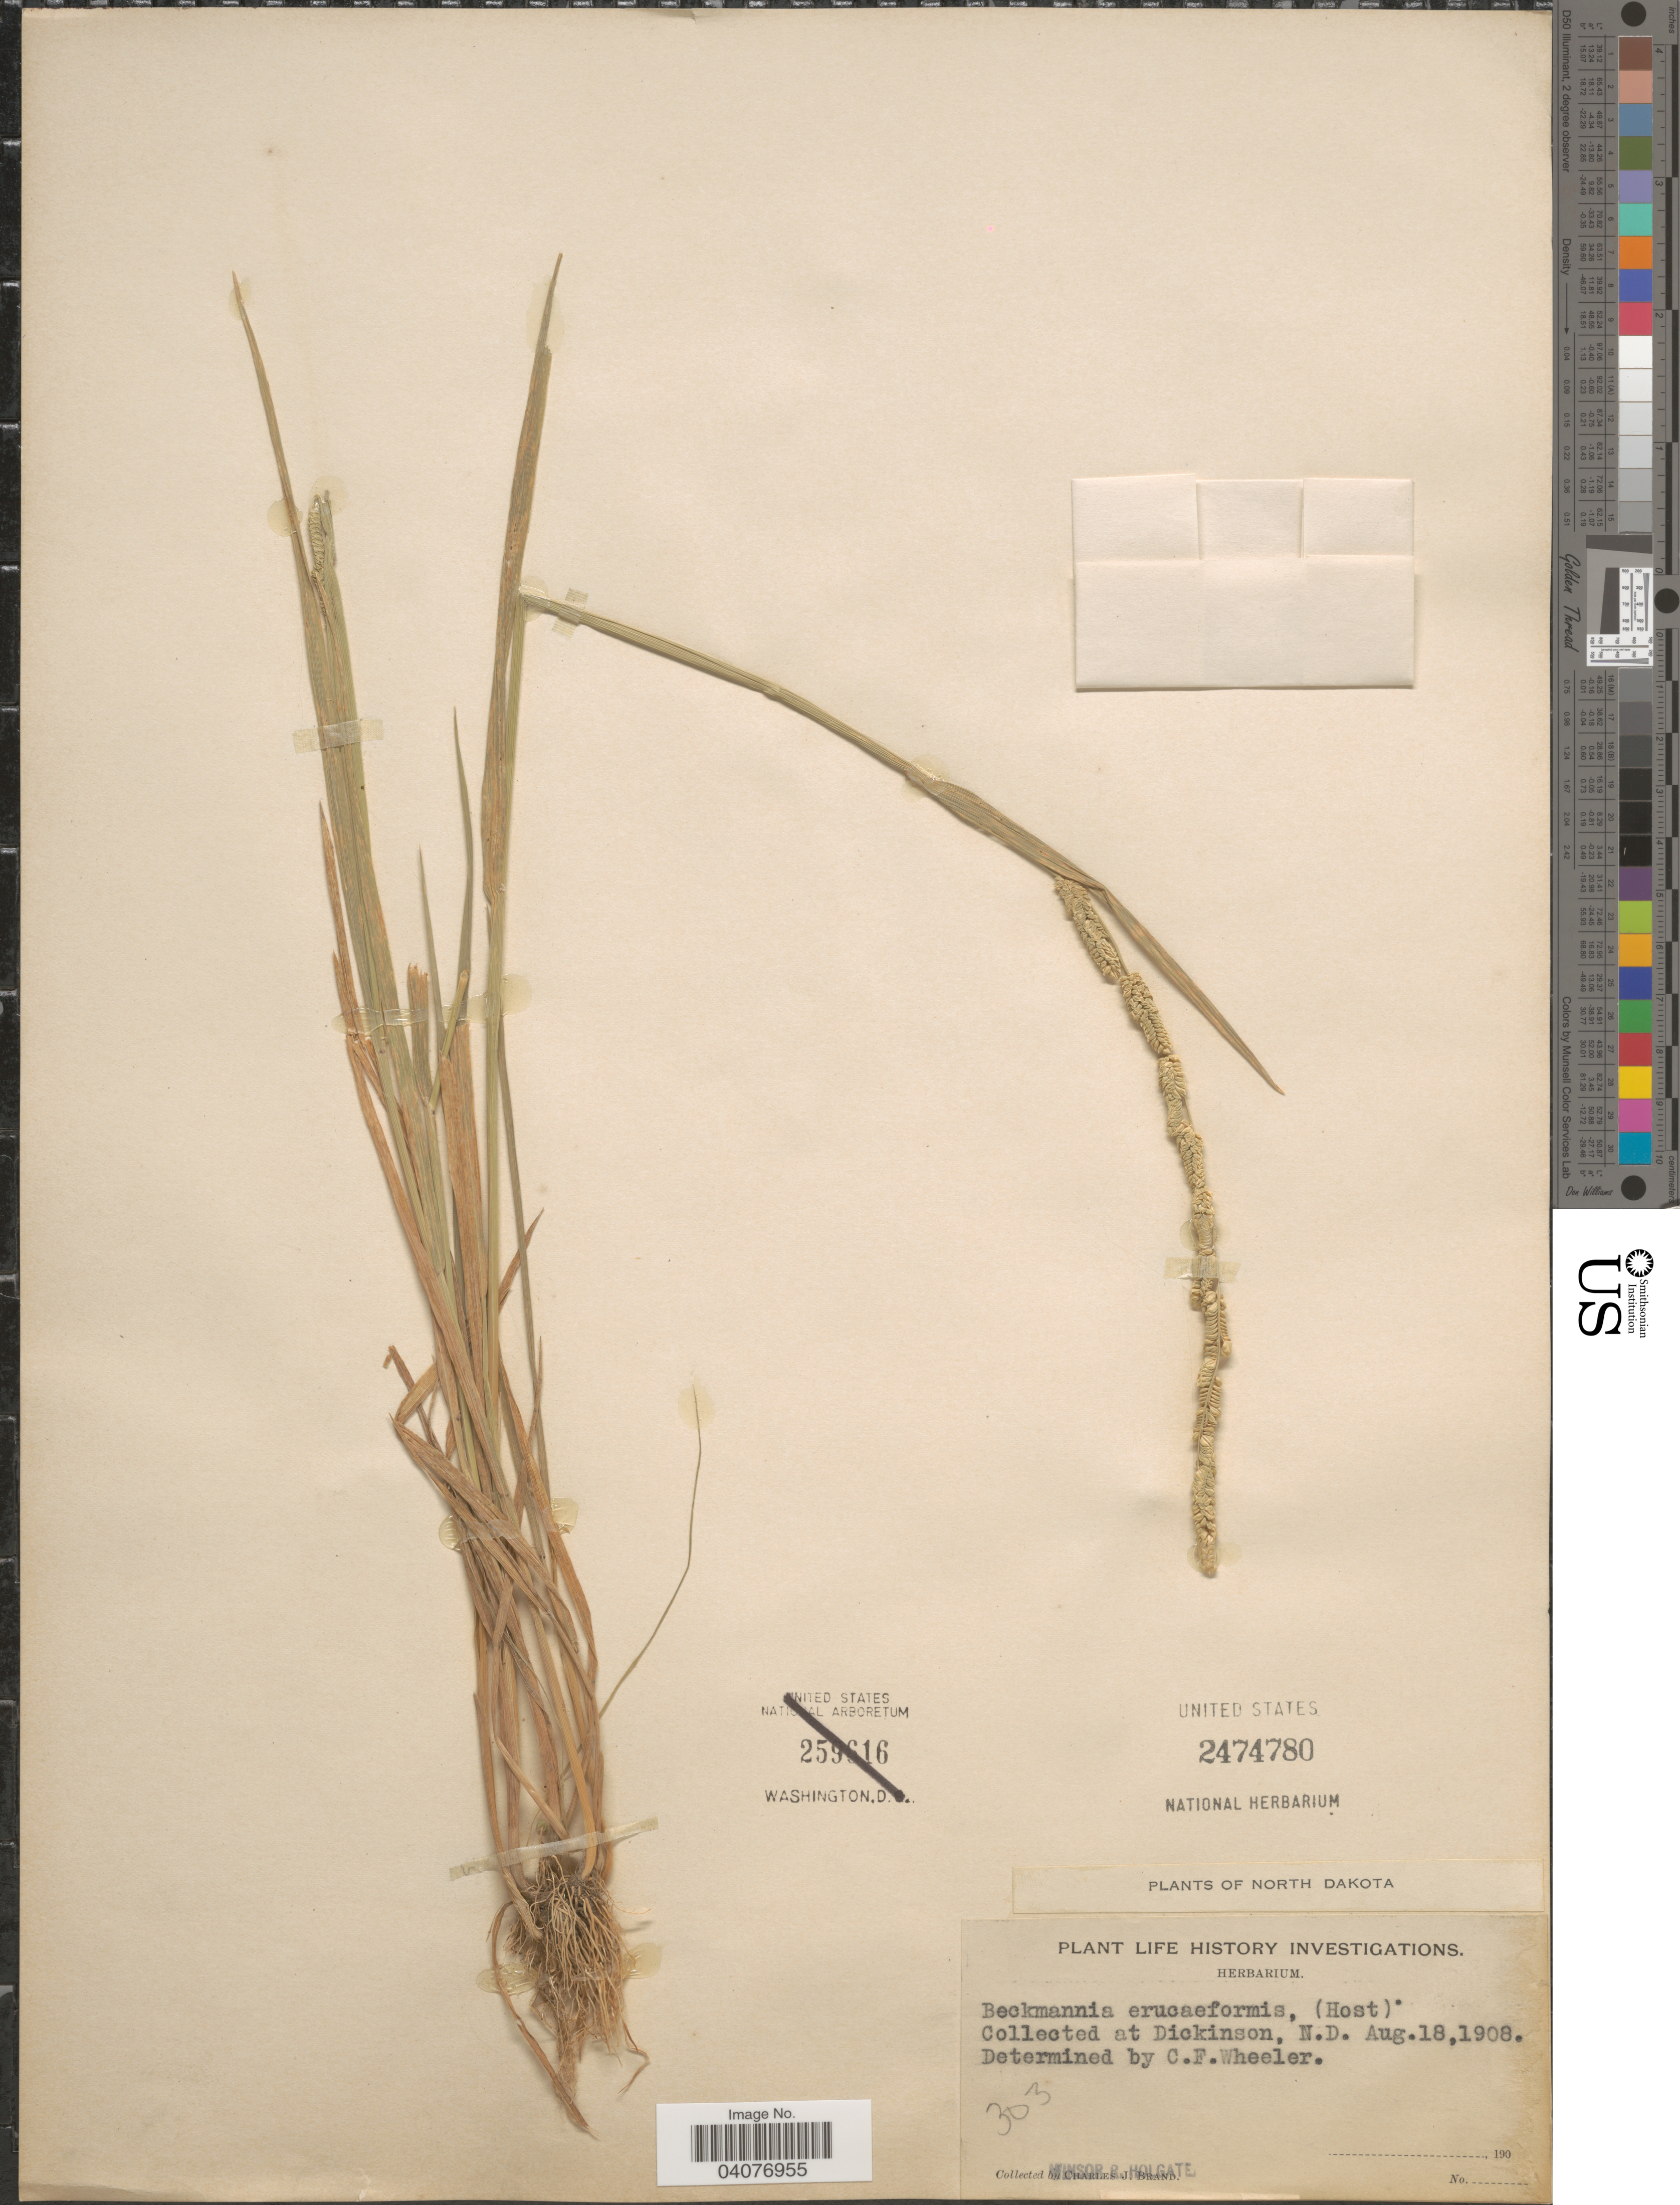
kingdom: Plantae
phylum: Tracheophyta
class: Liliopsida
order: Poales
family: Poaceae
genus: Beckmannia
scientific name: Beckmannia syzigachne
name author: (Steud.) Fernald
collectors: C. J. Brand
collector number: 303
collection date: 1908-08-18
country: United States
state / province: North Dakota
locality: Dickinson.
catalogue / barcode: US 2474780